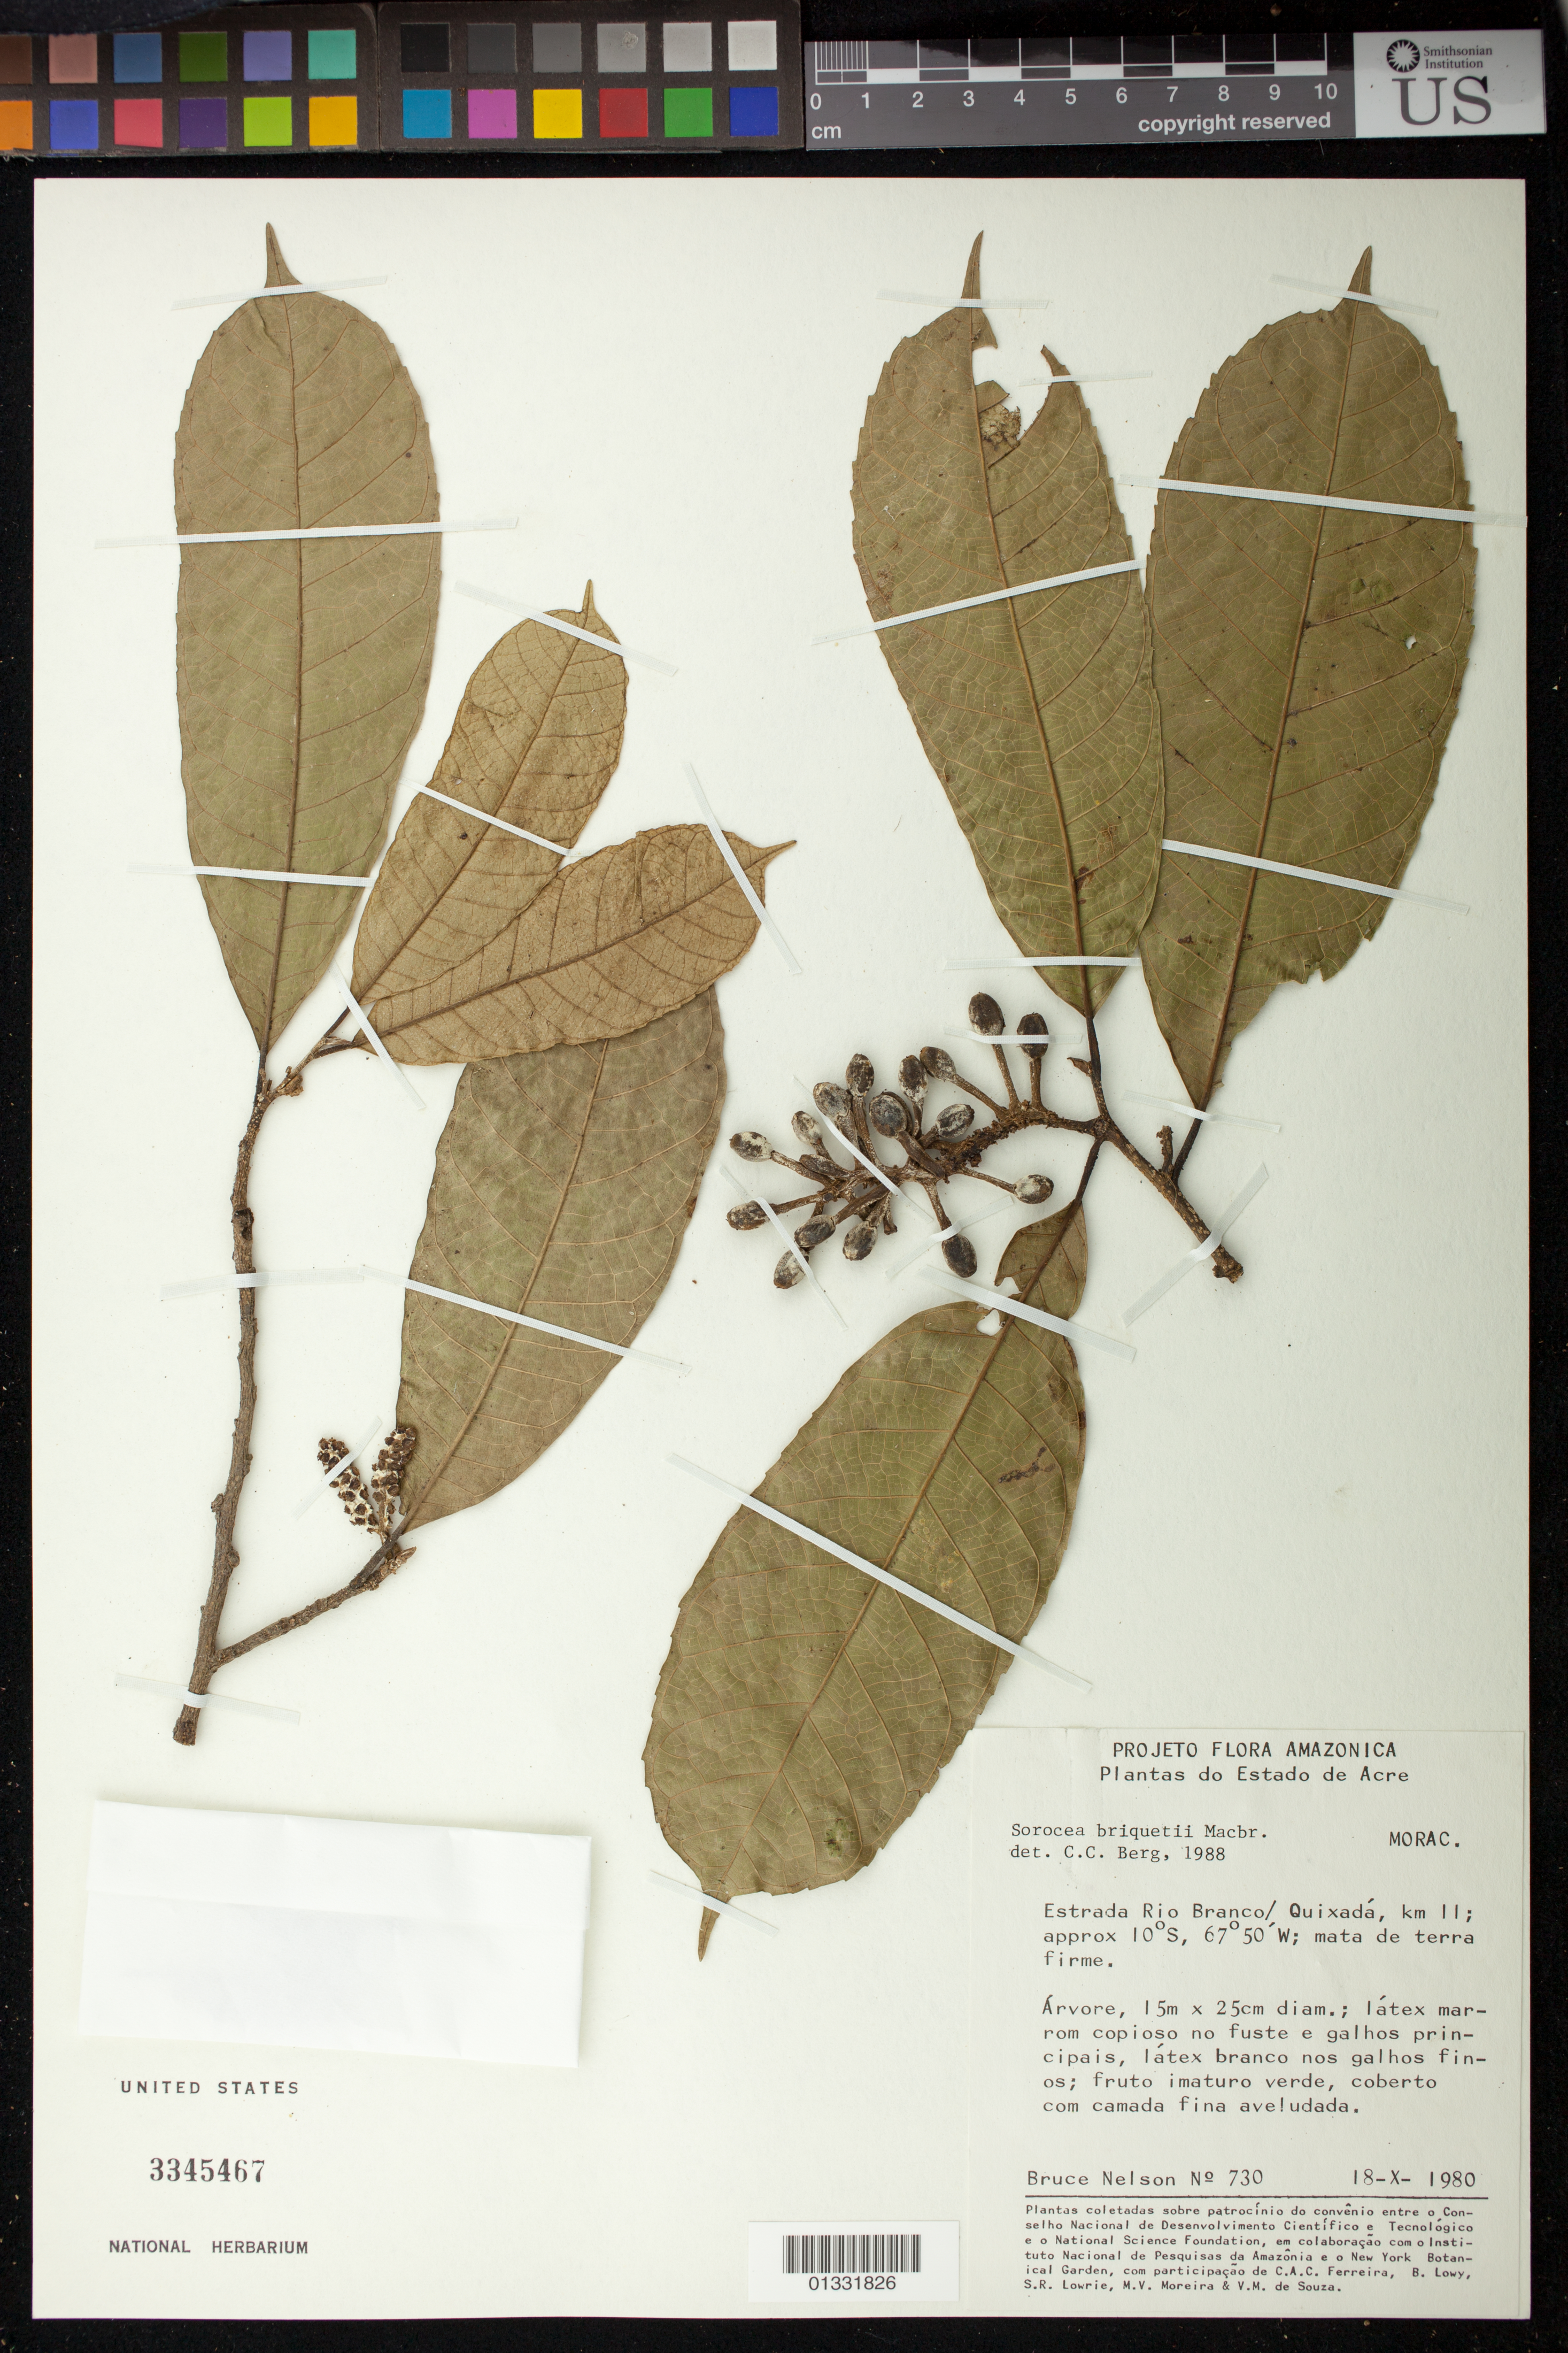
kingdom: Plantae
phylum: Tracheophyta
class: Magnoliopsida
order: Rosales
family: Moraceae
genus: Sorocea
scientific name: Sorocea briquetii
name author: J.F. Macbr.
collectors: B. Nelson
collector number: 730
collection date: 1980-10-18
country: Brazil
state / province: Acre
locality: Estrada Rio Branco/Quixadá, km 11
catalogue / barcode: US 3345467